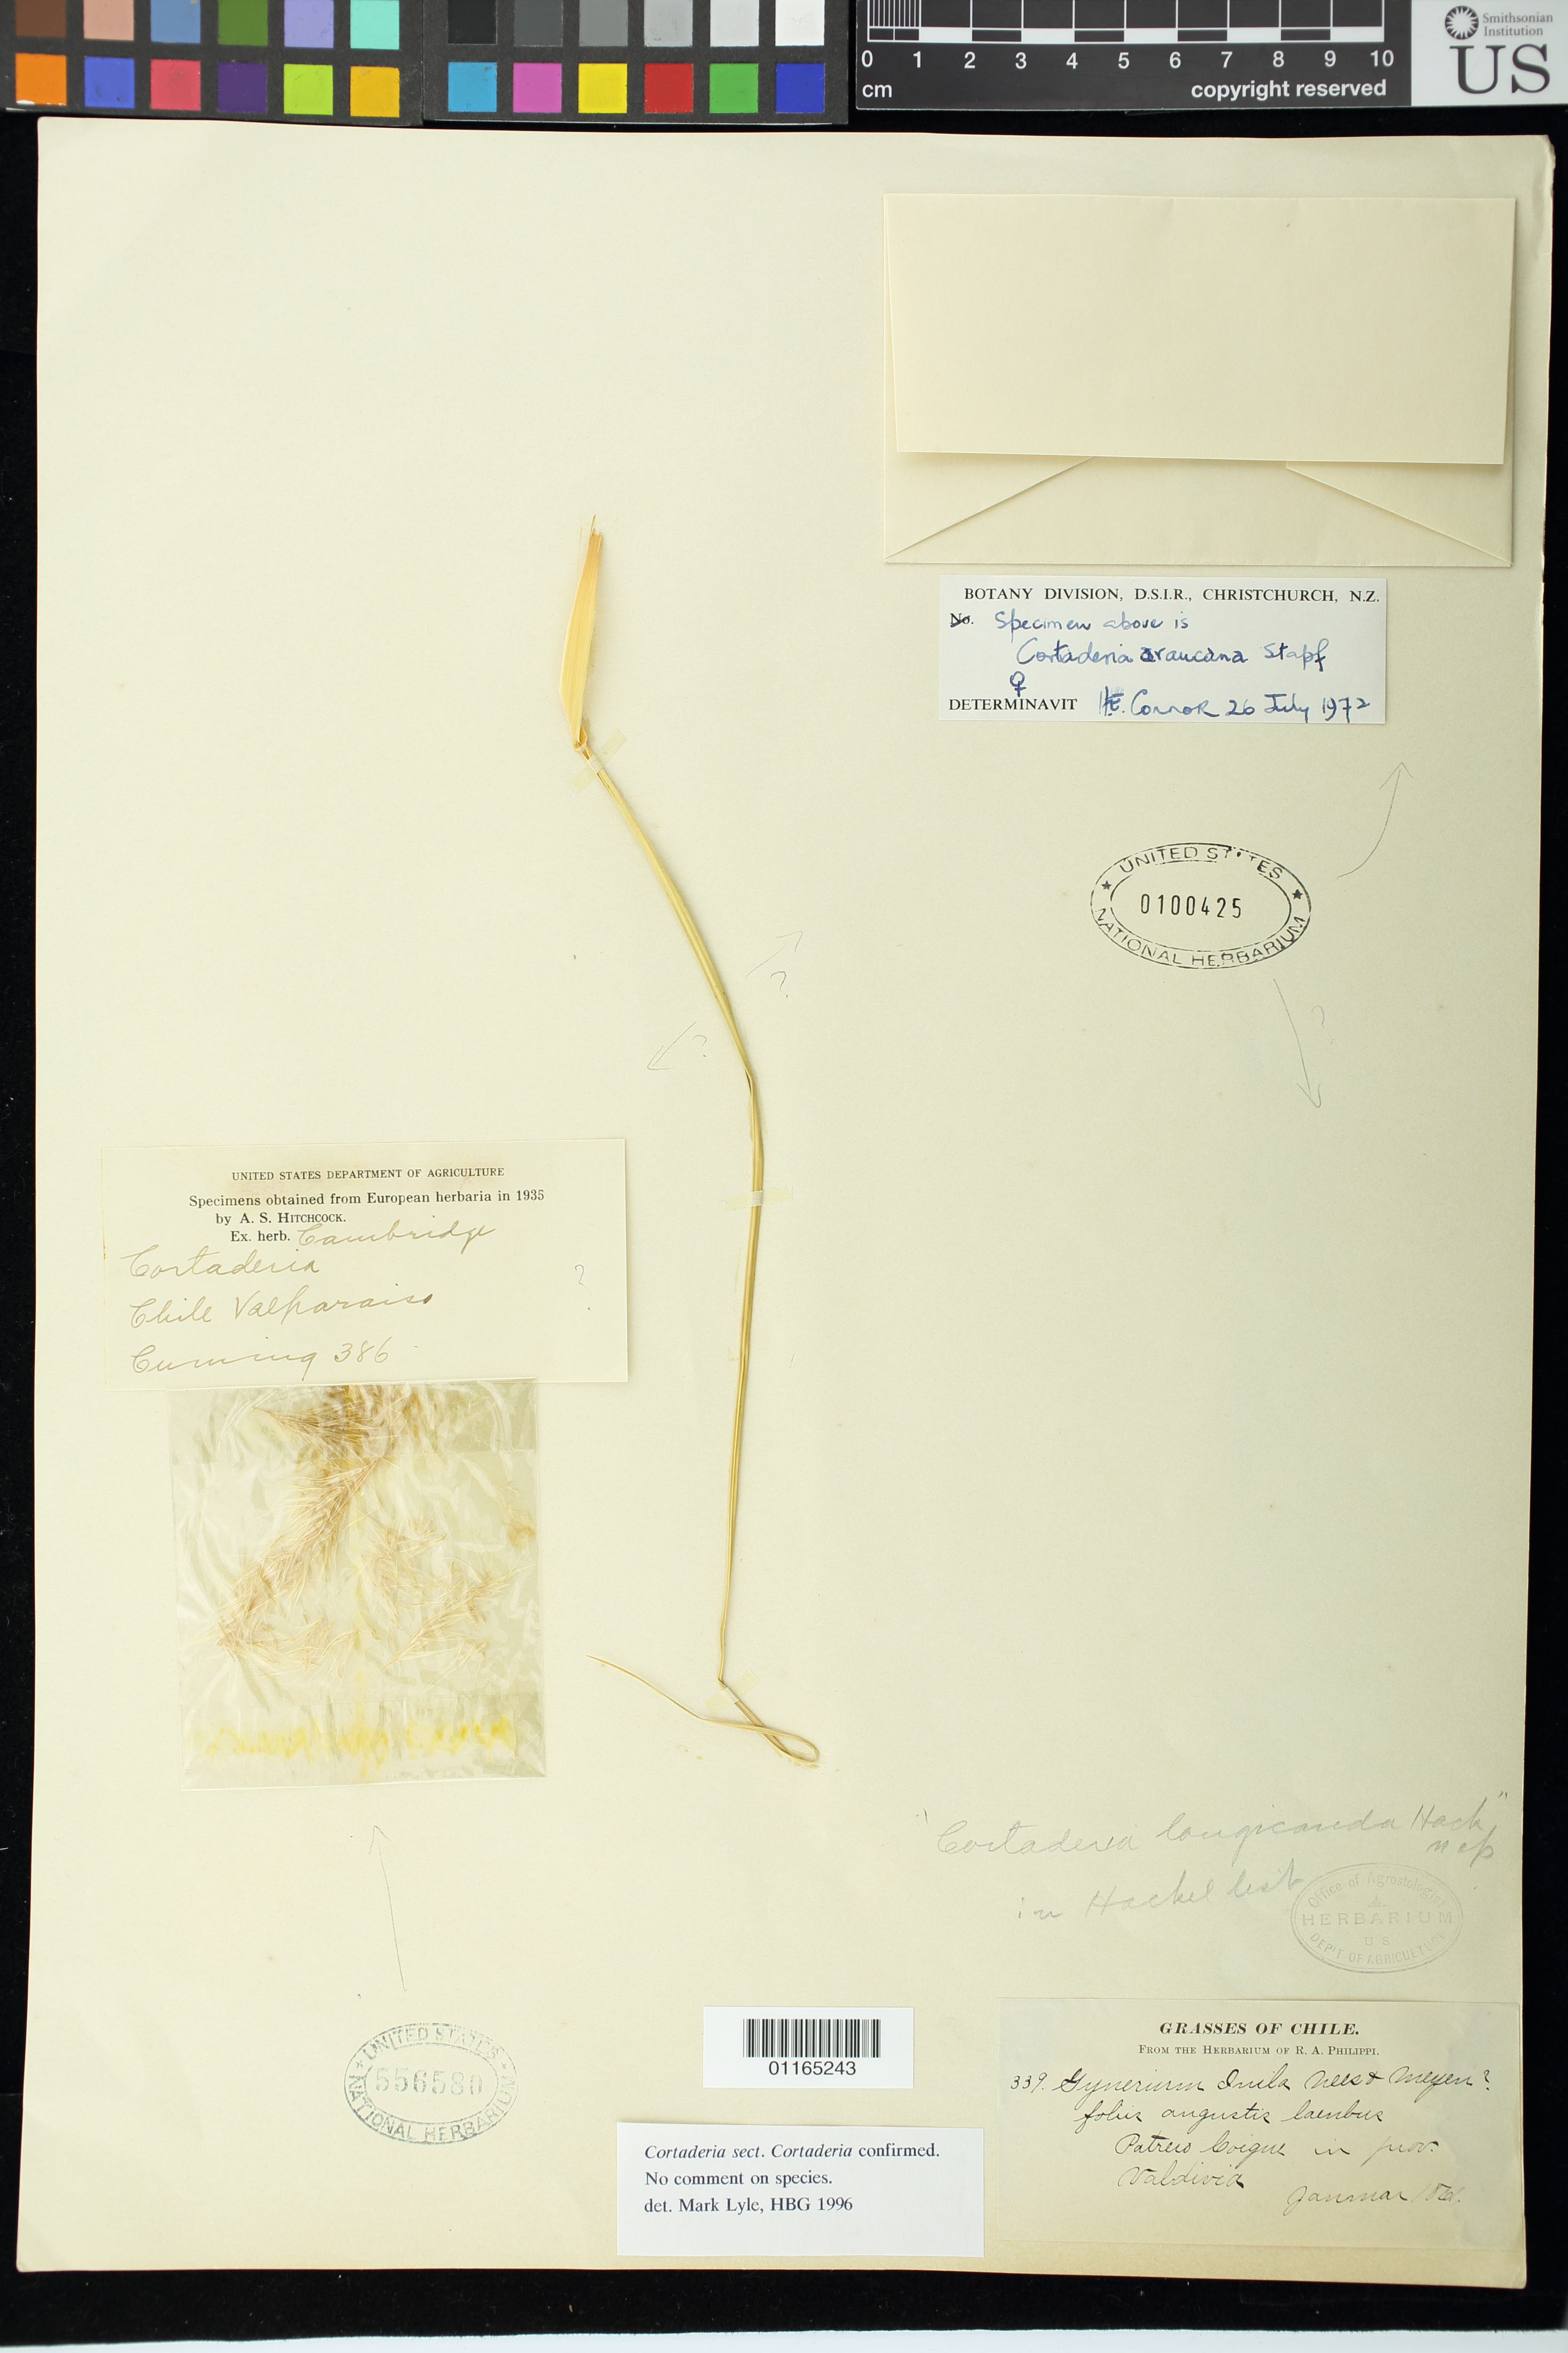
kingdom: Plantae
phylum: Tracheophyta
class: Liliopsida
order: Poales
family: Poaceae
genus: Cortaderia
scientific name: Cortaderia longicauda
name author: Hack.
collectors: H. Cuming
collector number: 386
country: Chile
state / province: Valparaíso (V)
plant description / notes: Fragmentary material of specimen ex herb. Cambridge, apparently not a type but mounted on same sheet with (fragmentary) isotype of Cortaderia longicauda Hack. (Philippi 339, USNH 100425); a single leaf mounted between them belongs uncertainly to one or the other.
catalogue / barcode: US 556580-2